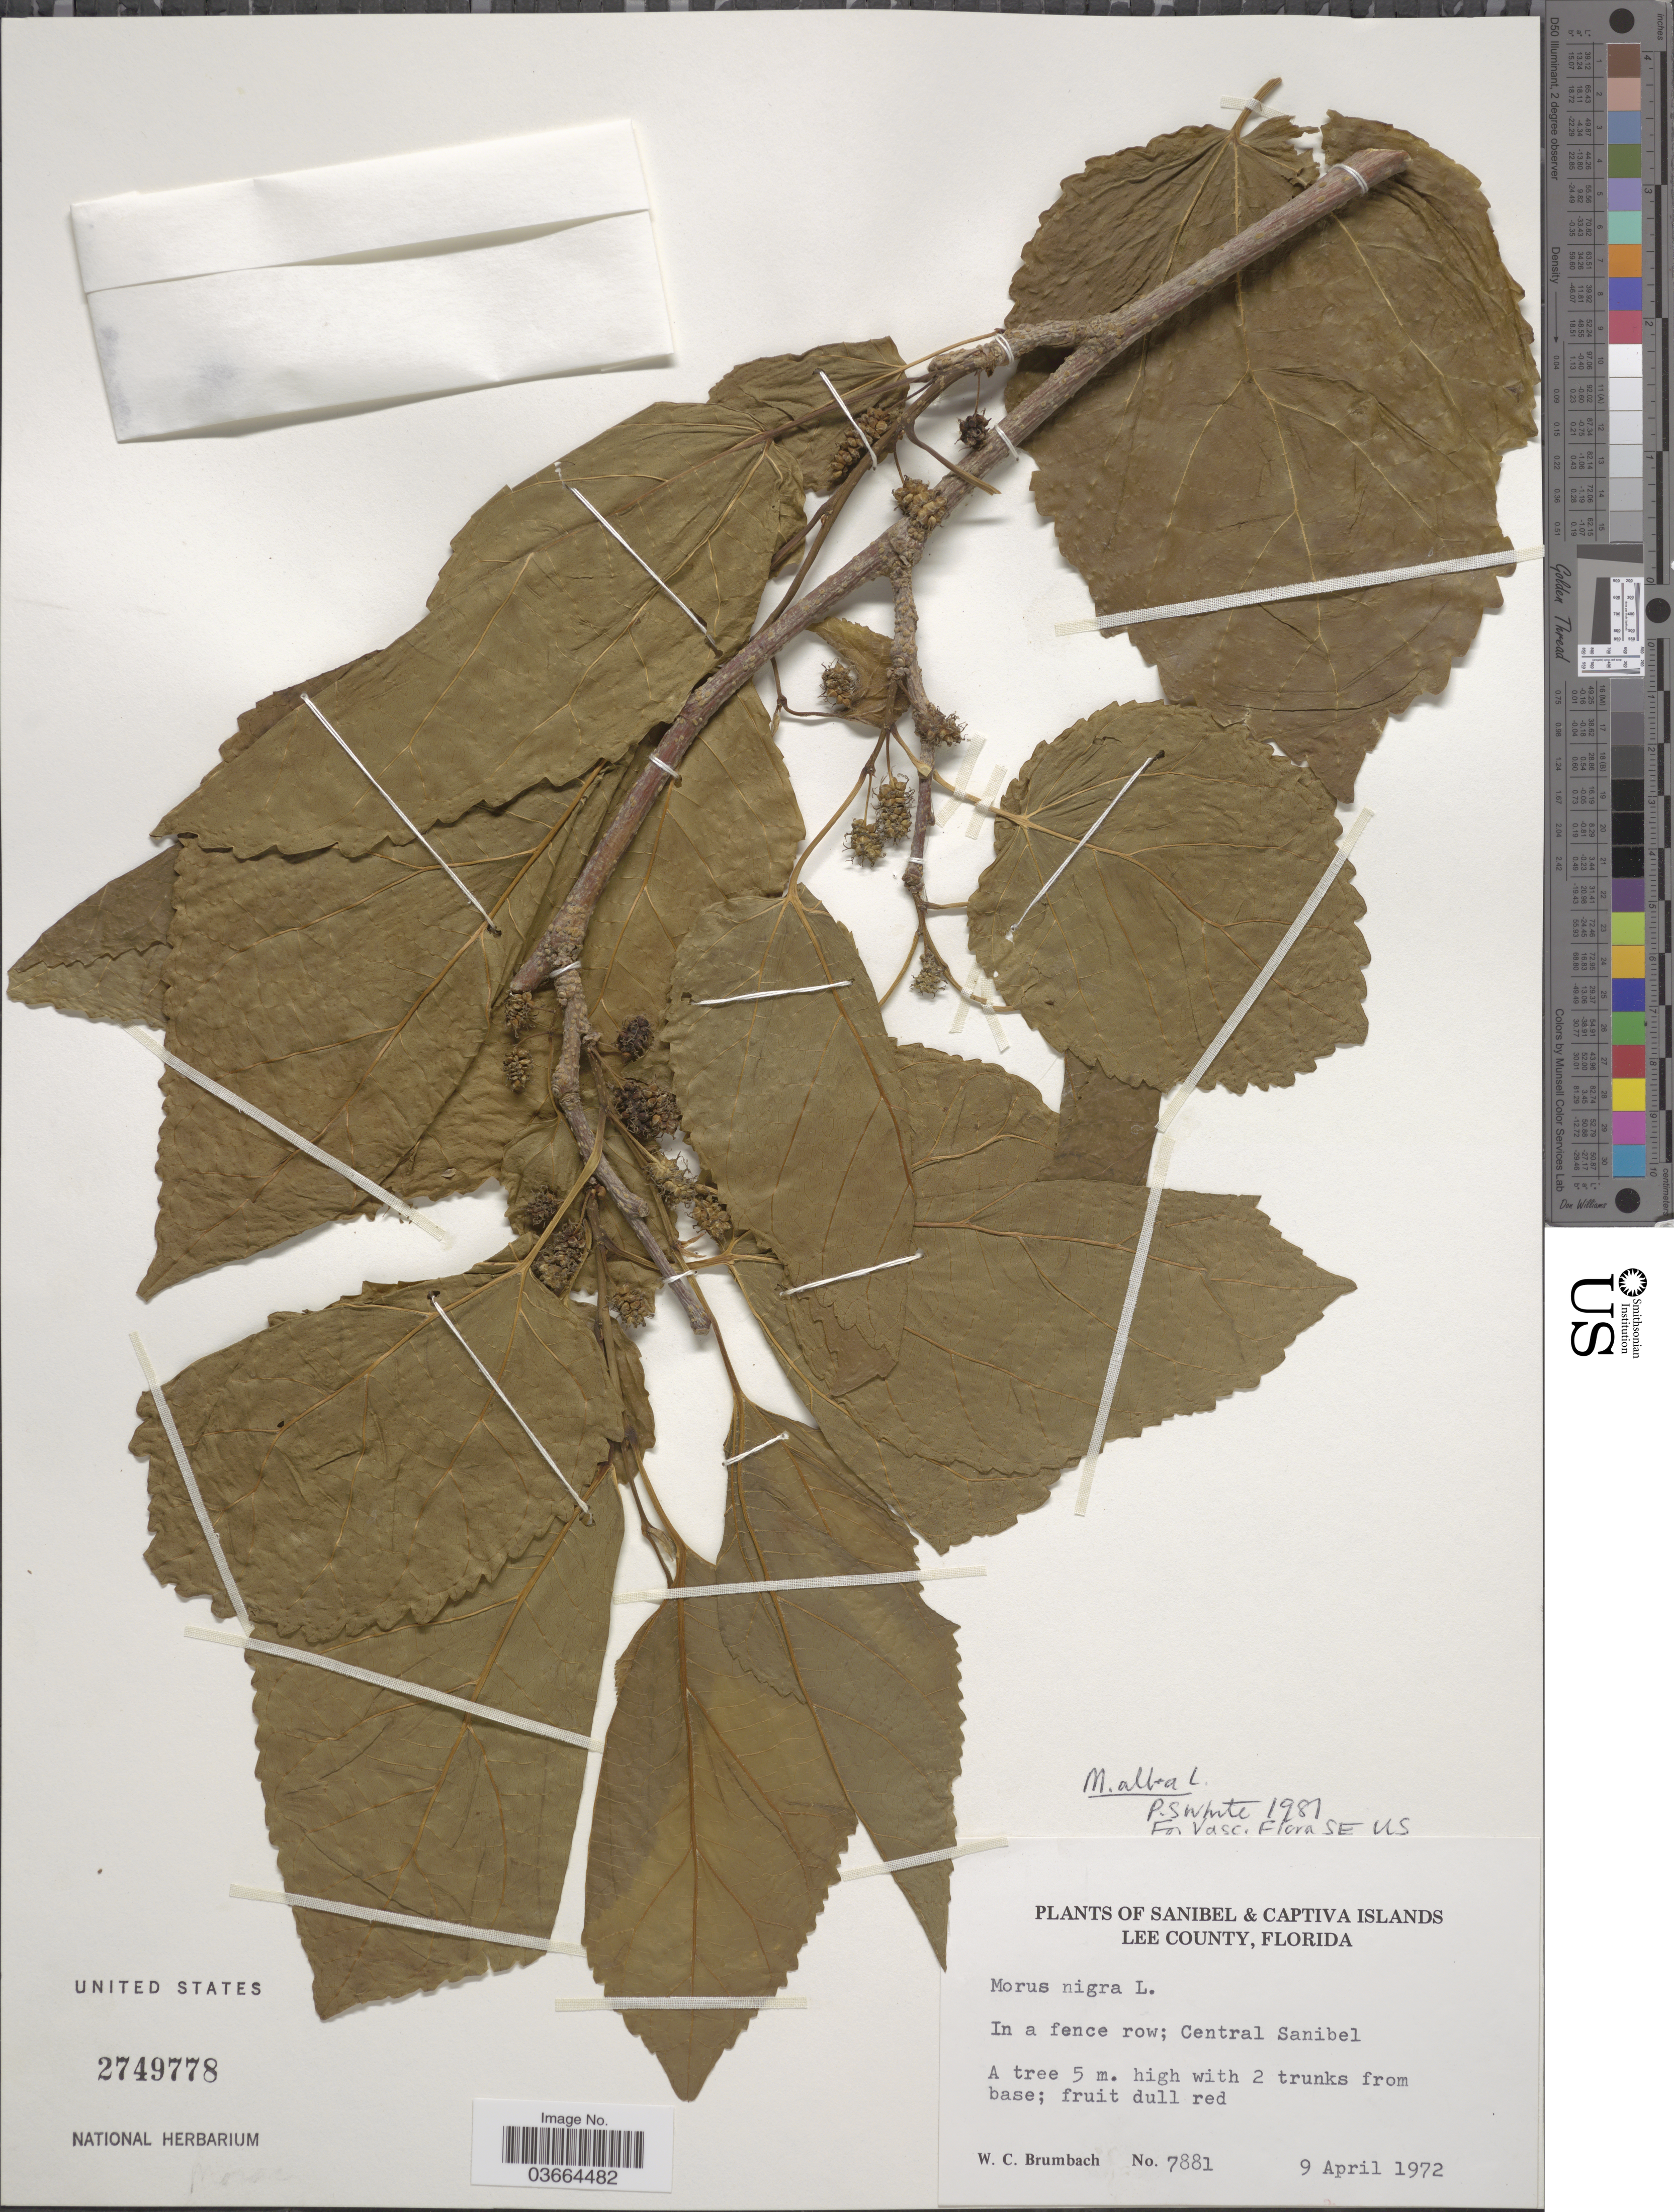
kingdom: Plantae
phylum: Tracheophyta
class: Magnoliopsida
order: Rosales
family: Moraceae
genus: Morus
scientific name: Morus alba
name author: L.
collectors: W. C. Brumbach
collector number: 7881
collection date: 1972-04-09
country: United States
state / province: Florida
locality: Sanibel Island. Lee County. Central Sanibel.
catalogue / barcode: US 2749778